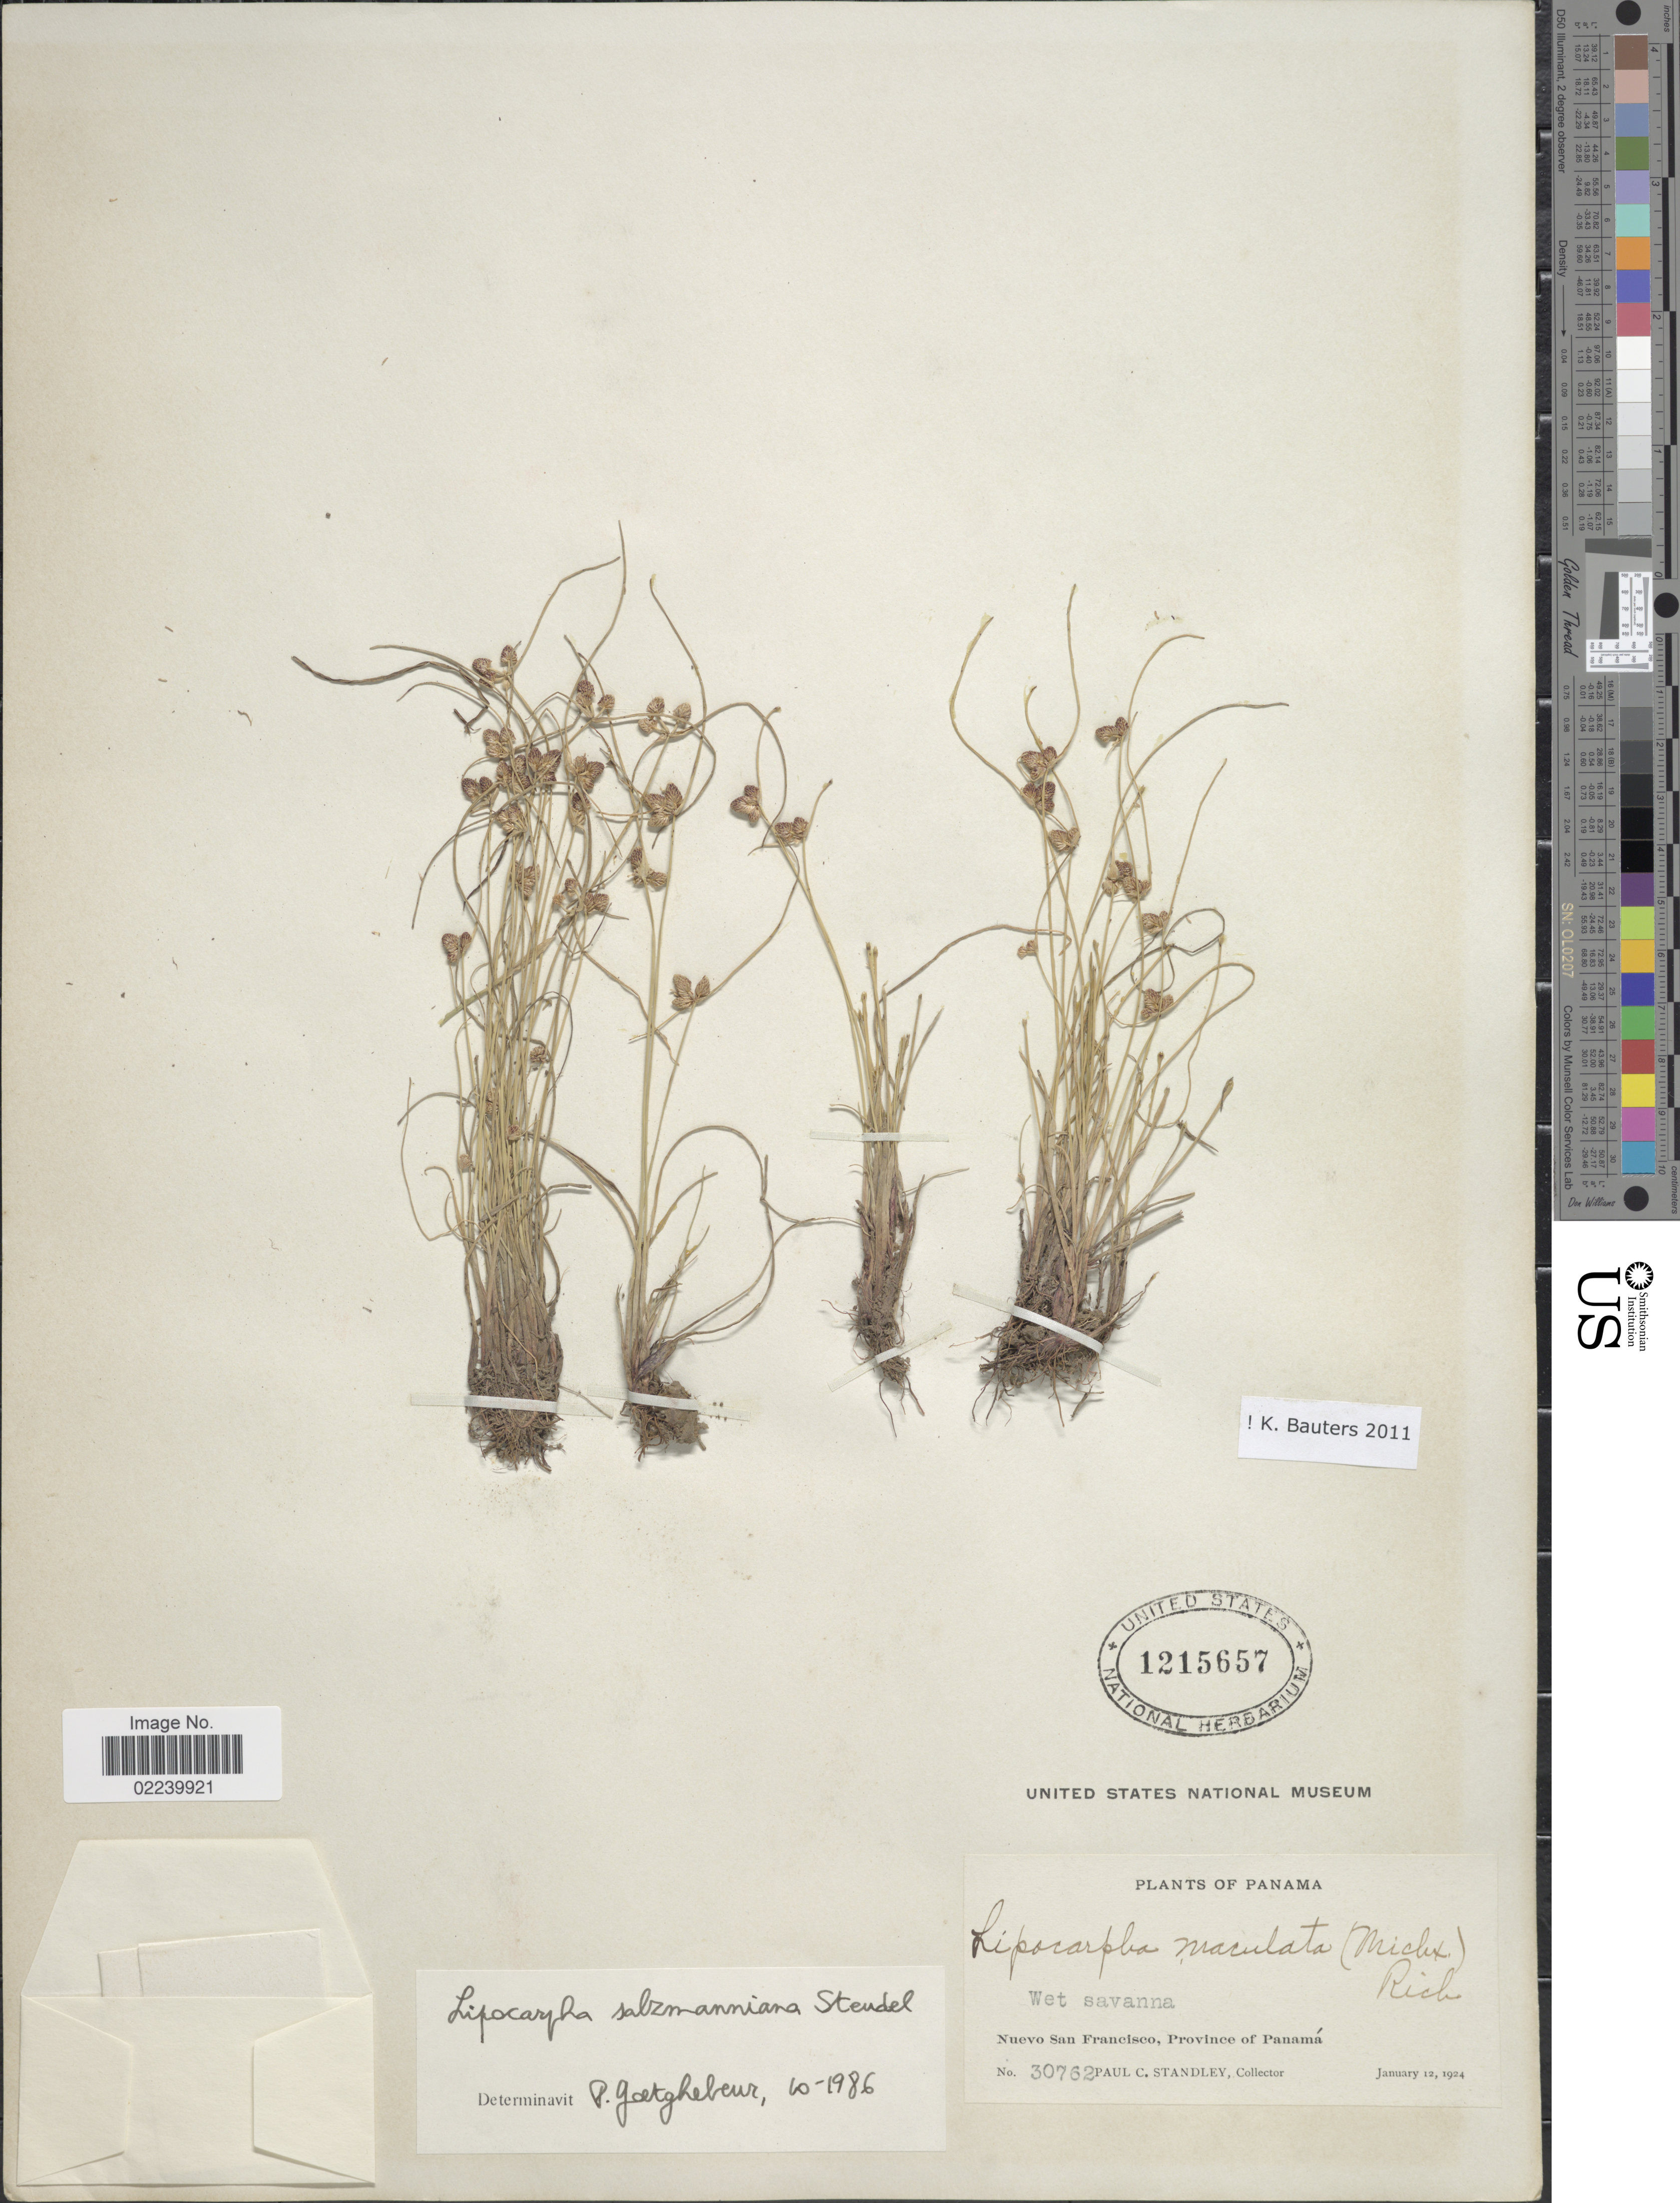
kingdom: Plantae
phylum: Tracheophyta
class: Liliopsida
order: Poales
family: Cyperaceae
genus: Cyperus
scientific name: Cyperus salzmannianus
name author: (Steud.) Bauters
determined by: Strong, M. T., (US), Smithsonian Institution - National Museum of Natural History (UNITED STATES)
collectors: P. C. Standley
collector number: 30762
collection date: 1924-01-12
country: Panama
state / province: Panamá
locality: Wet savanna, Nuevo San Francisco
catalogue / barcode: US 1215657